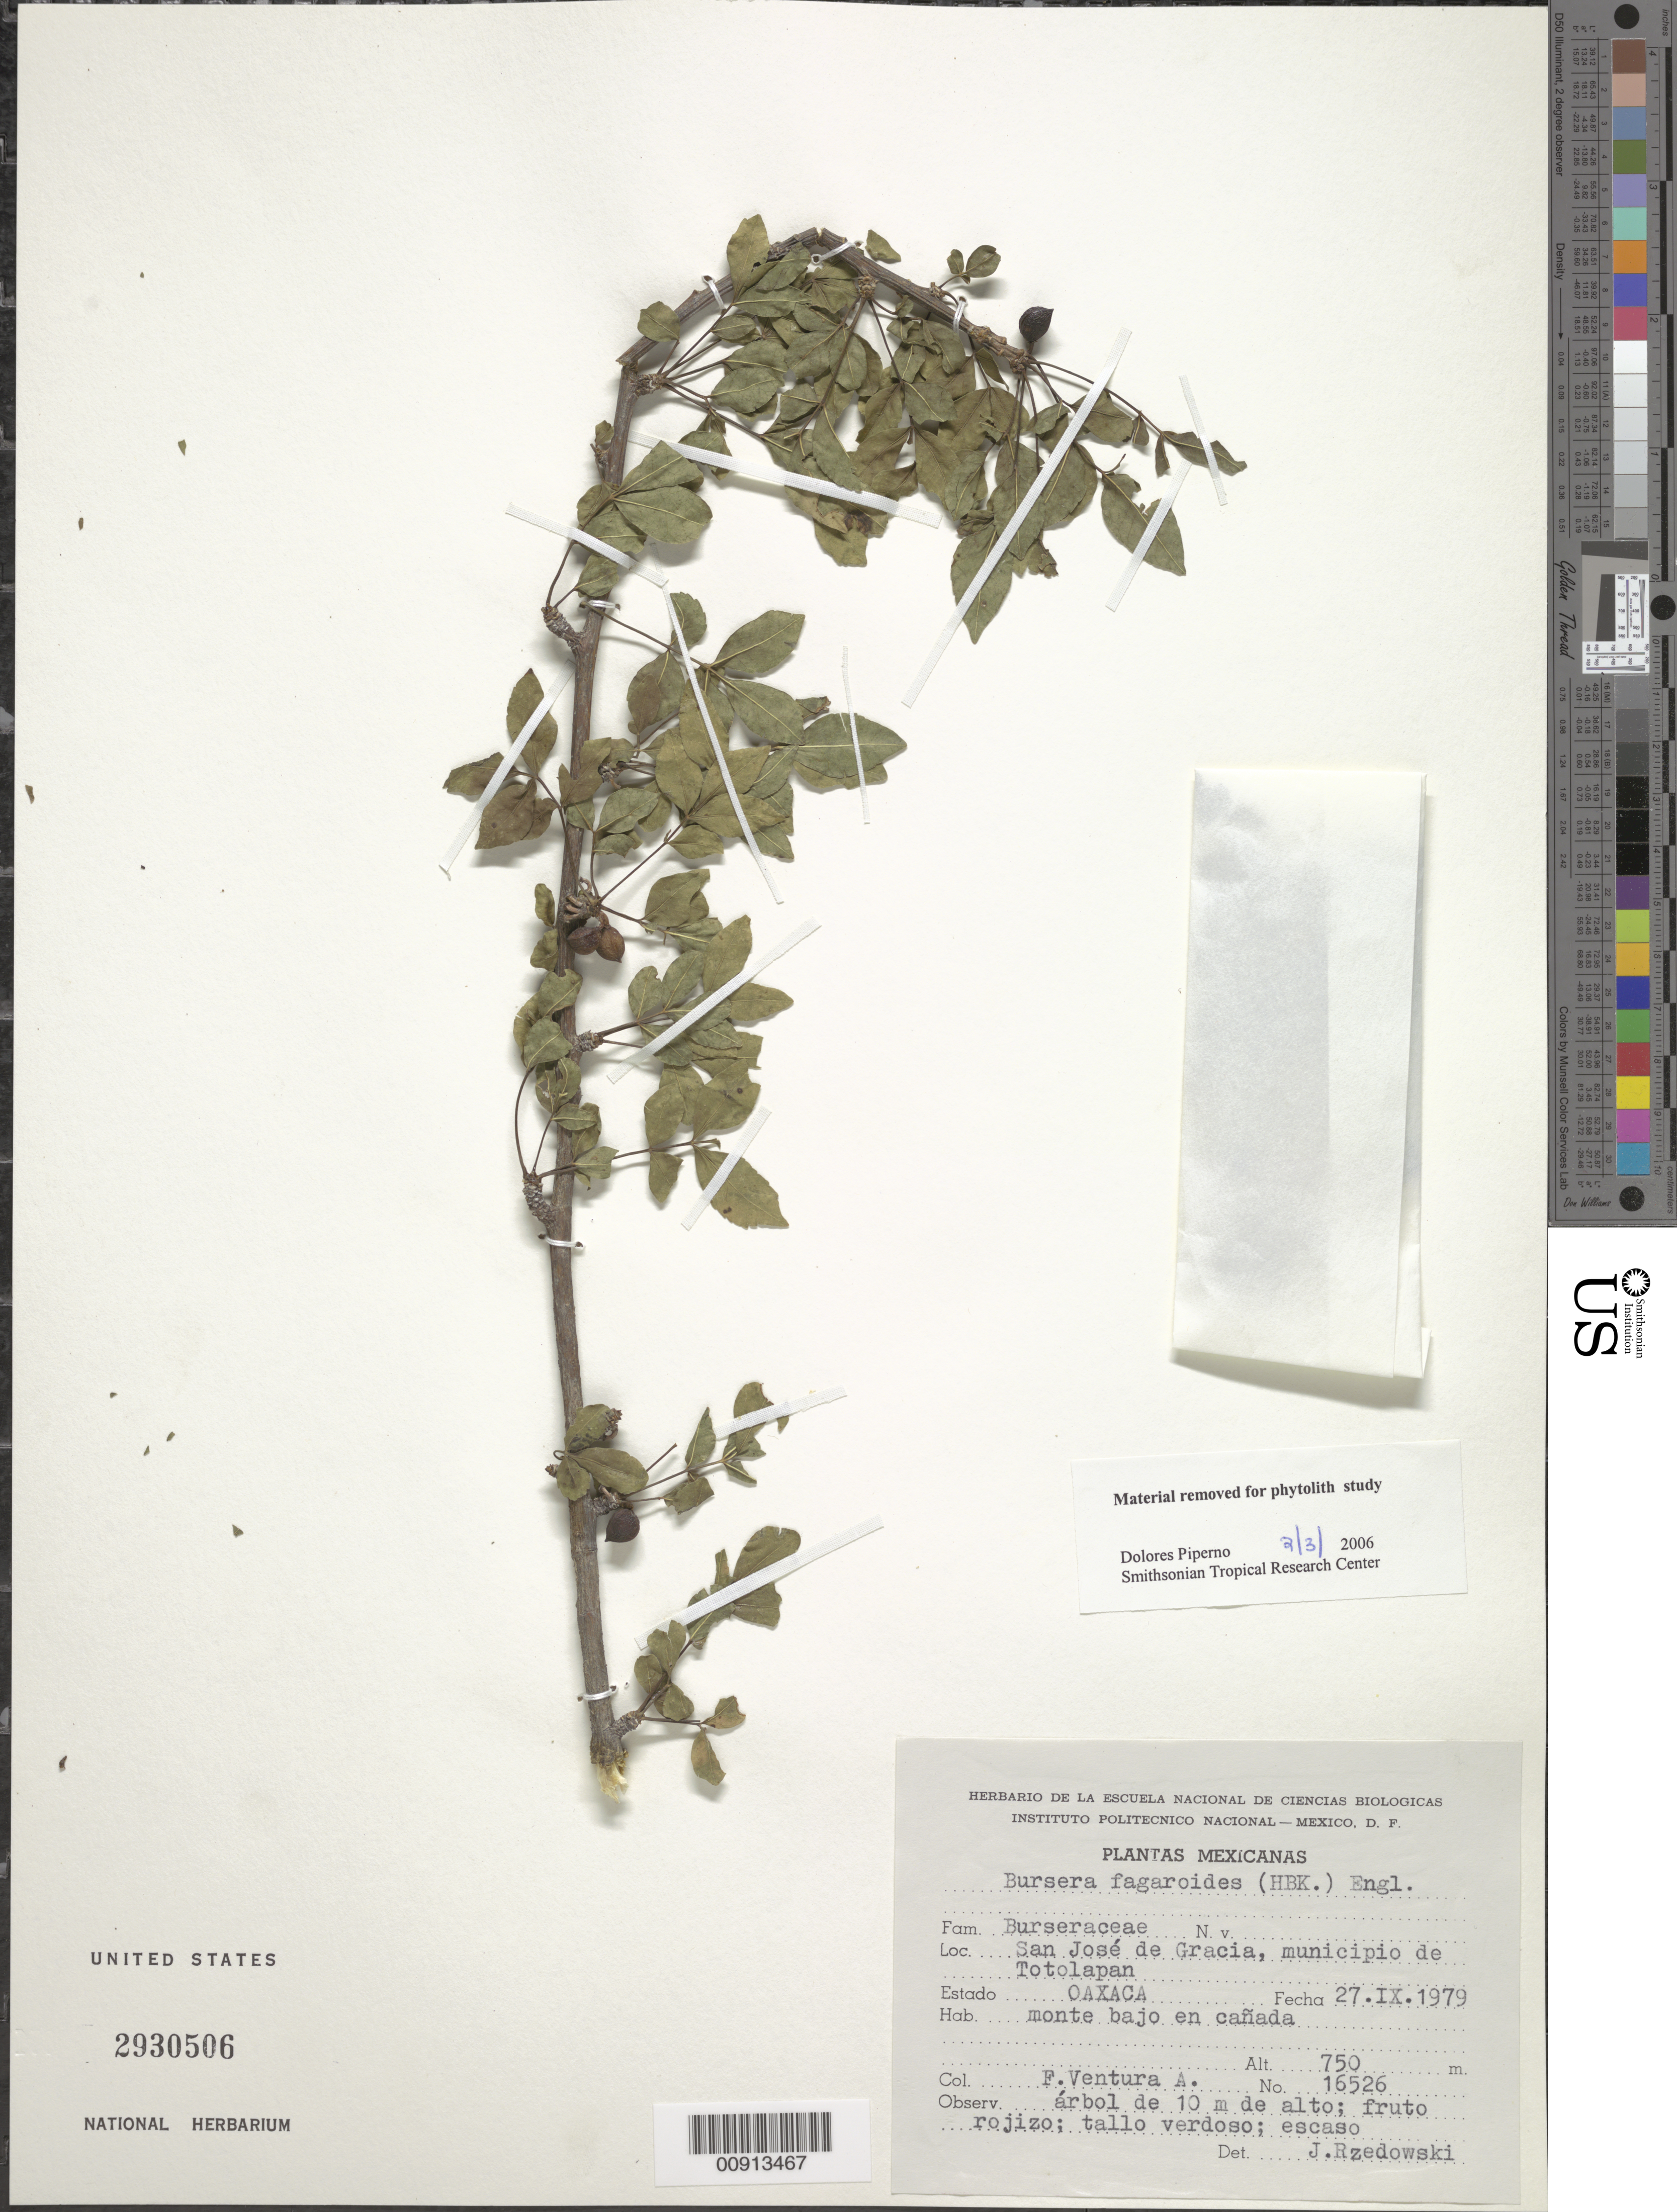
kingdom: Plantae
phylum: Tracheophyta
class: Magnoliopsida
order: Sapindales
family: Burseraceae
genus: Bursera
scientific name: Bursera inaguensis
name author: Britton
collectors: F. Ventura A.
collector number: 16526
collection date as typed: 27 Sep 1979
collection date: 1979-09-27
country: Mexico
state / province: Oaxaca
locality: San José de Gracia, municipio de Totolapan, Estado Oaxaca.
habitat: Monte bajo en cañada.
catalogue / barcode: US 2930506